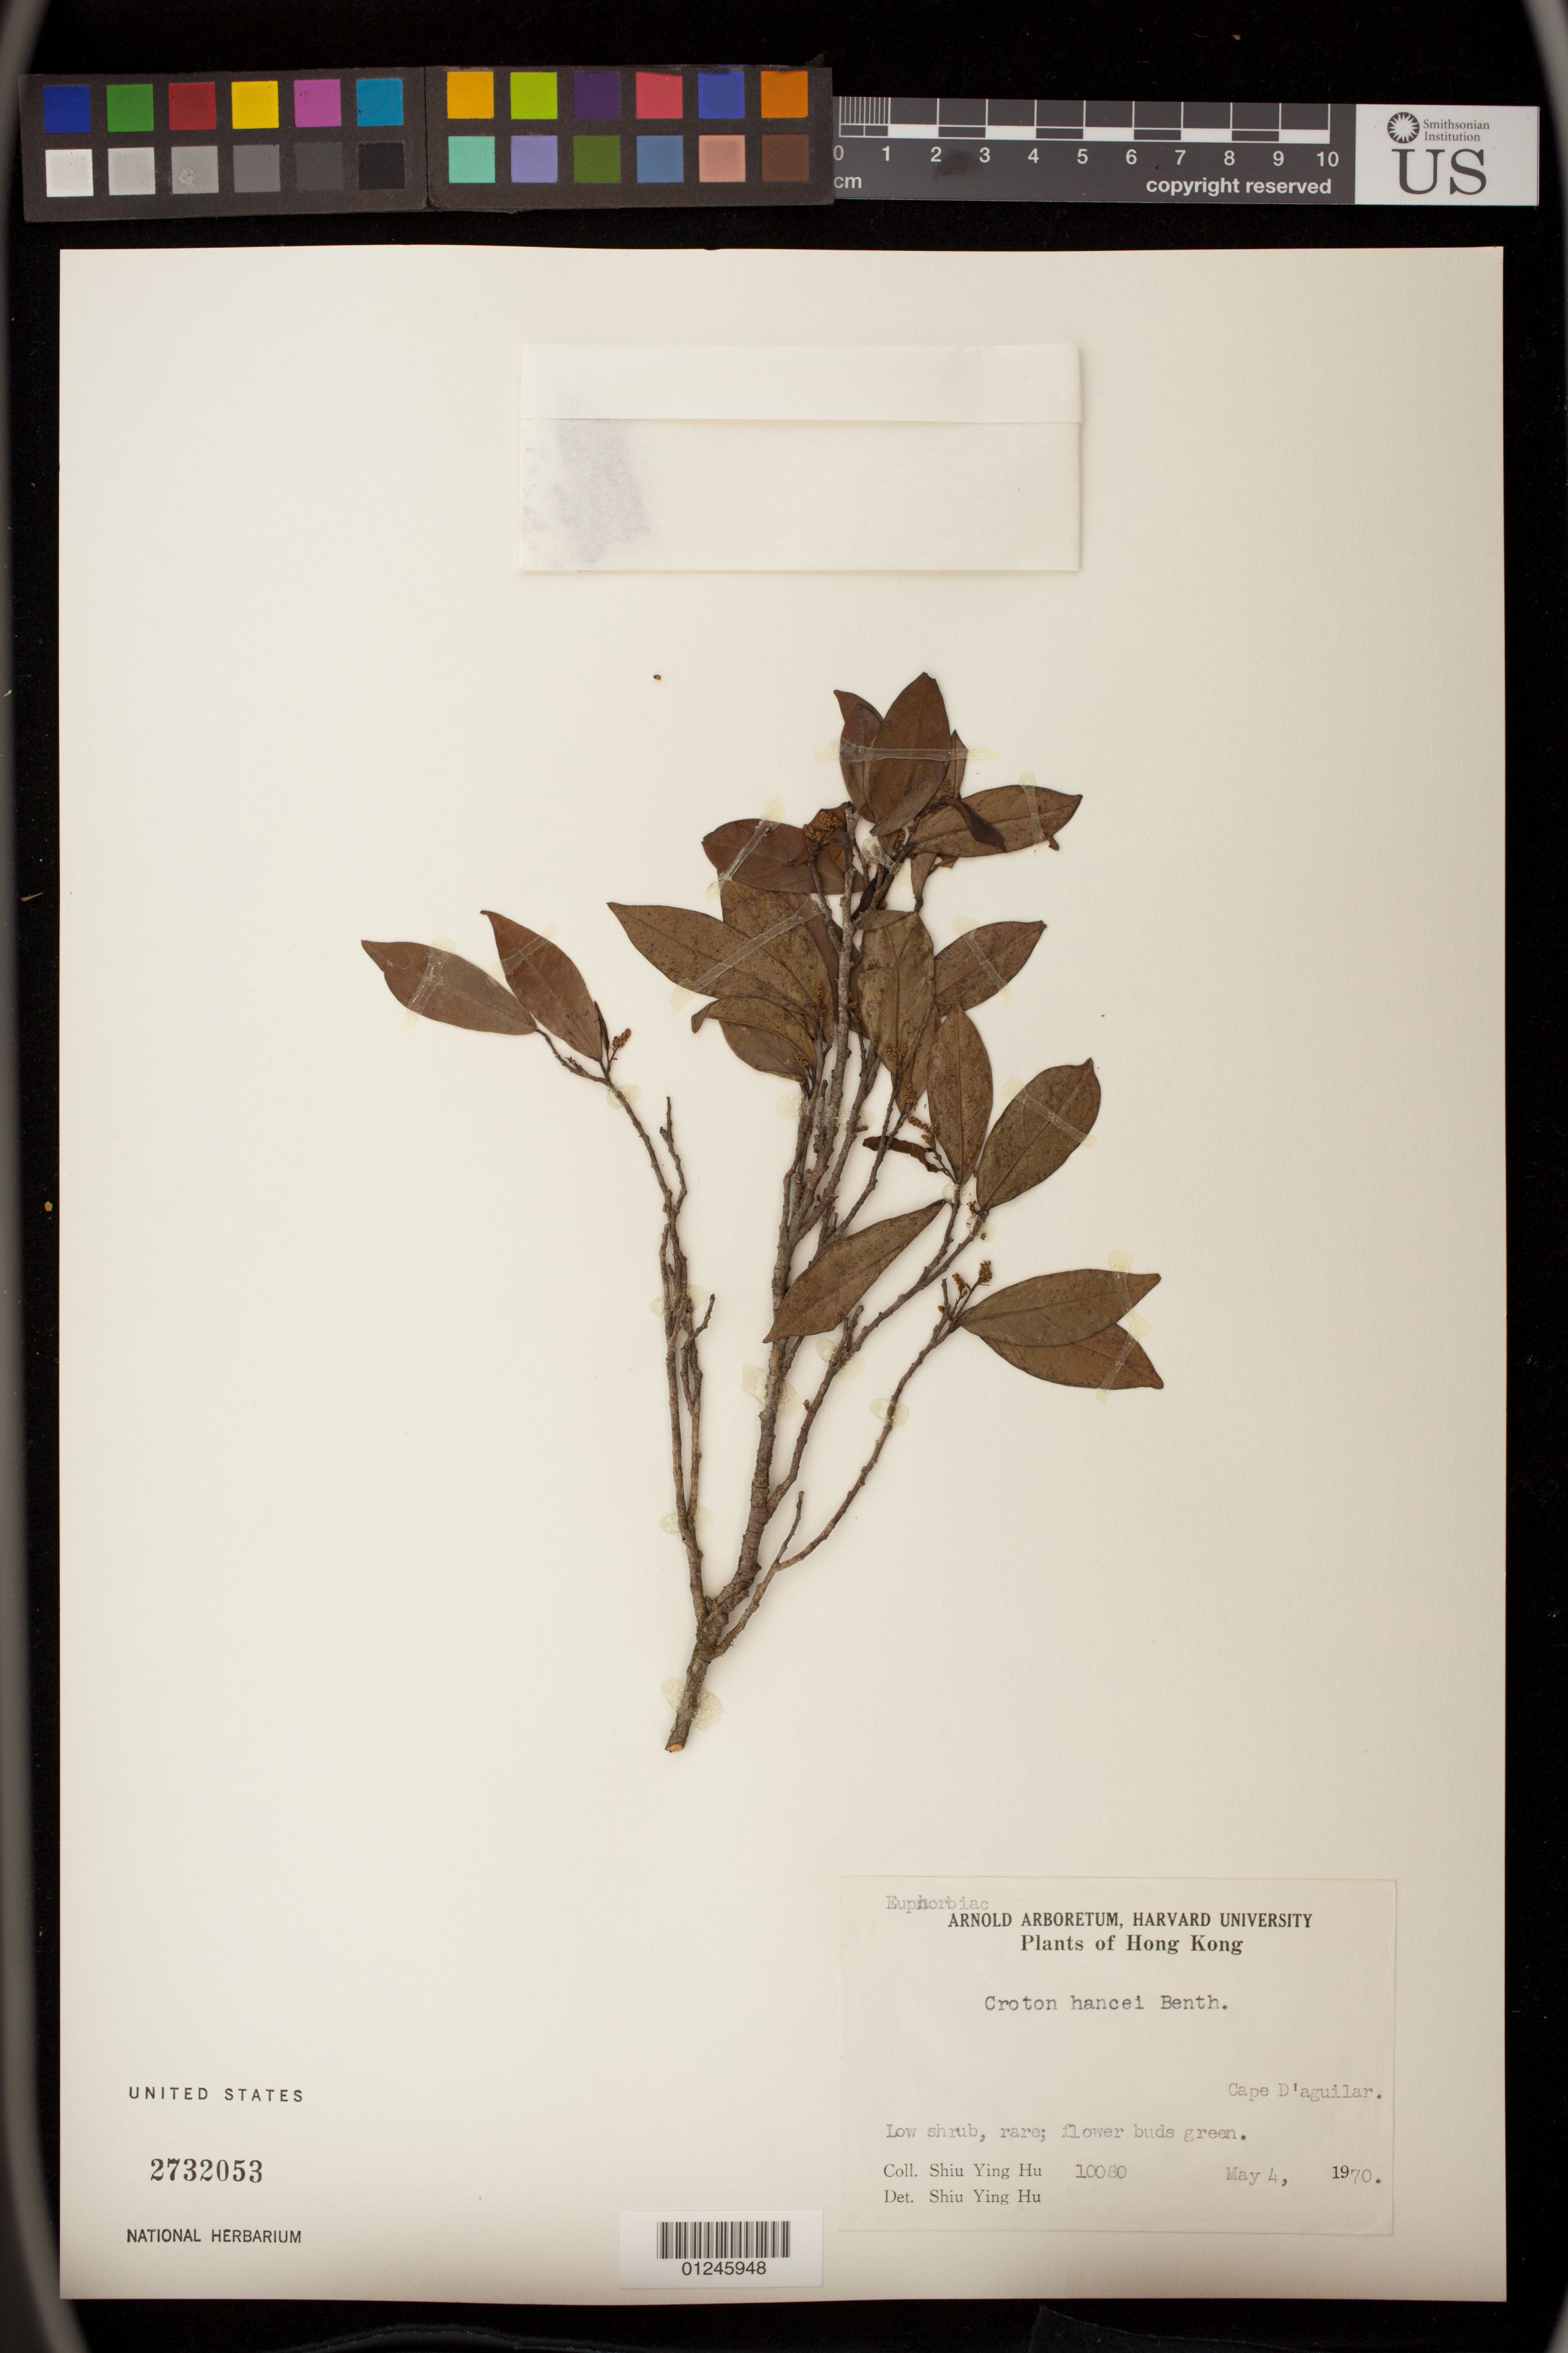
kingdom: Plantae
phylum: Tracheophyta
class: Magnoliopsida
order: Malpighiales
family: Euphorbiaceae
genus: Croton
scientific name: Croton hancei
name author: Benth.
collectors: S. Y. Hu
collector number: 10080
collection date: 1970-05-04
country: China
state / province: Hong Kong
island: Hong Kong Island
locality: Cape D'aguilar.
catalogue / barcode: US 2732053